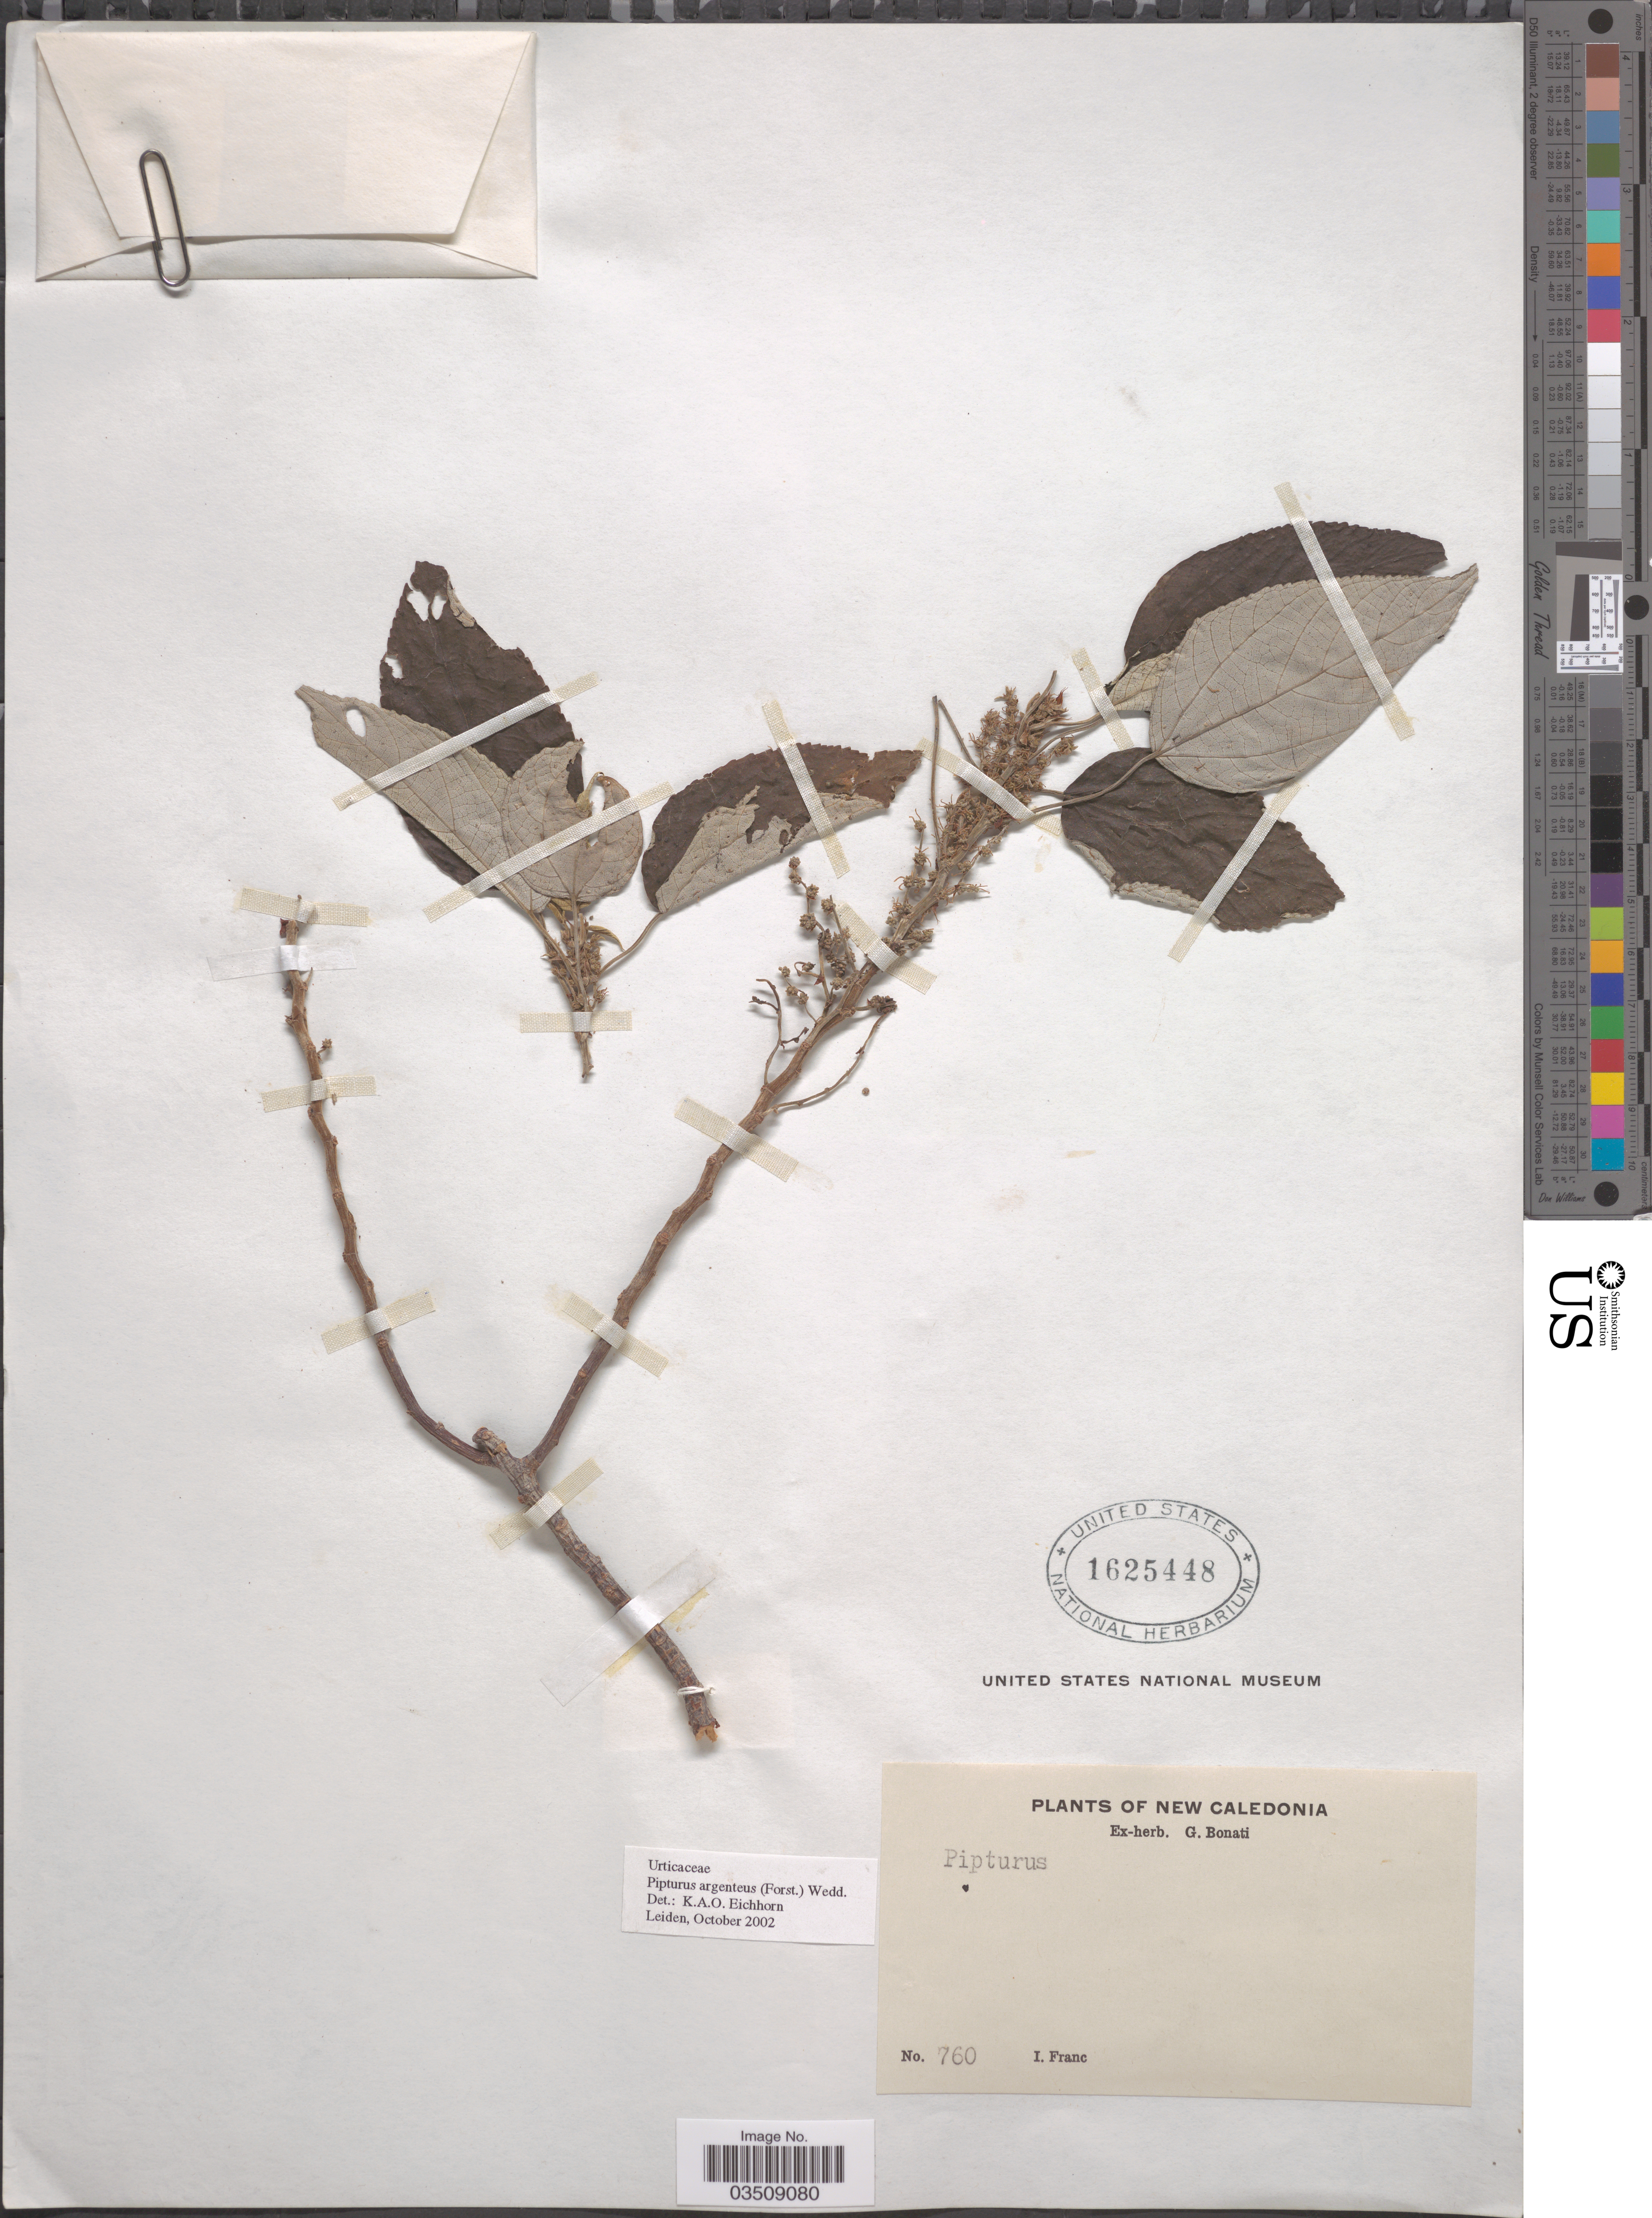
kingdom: Plantae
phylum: Tracheophyta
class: Magnoliopsida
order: Rosales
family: Urticaceae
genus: Pipturus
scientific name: Pipturus argenteus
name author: (G. Forst.) Wedd.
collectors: I. Franc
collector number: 760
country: New Caledonia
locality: New Caledonia.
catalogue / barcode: US 1625448